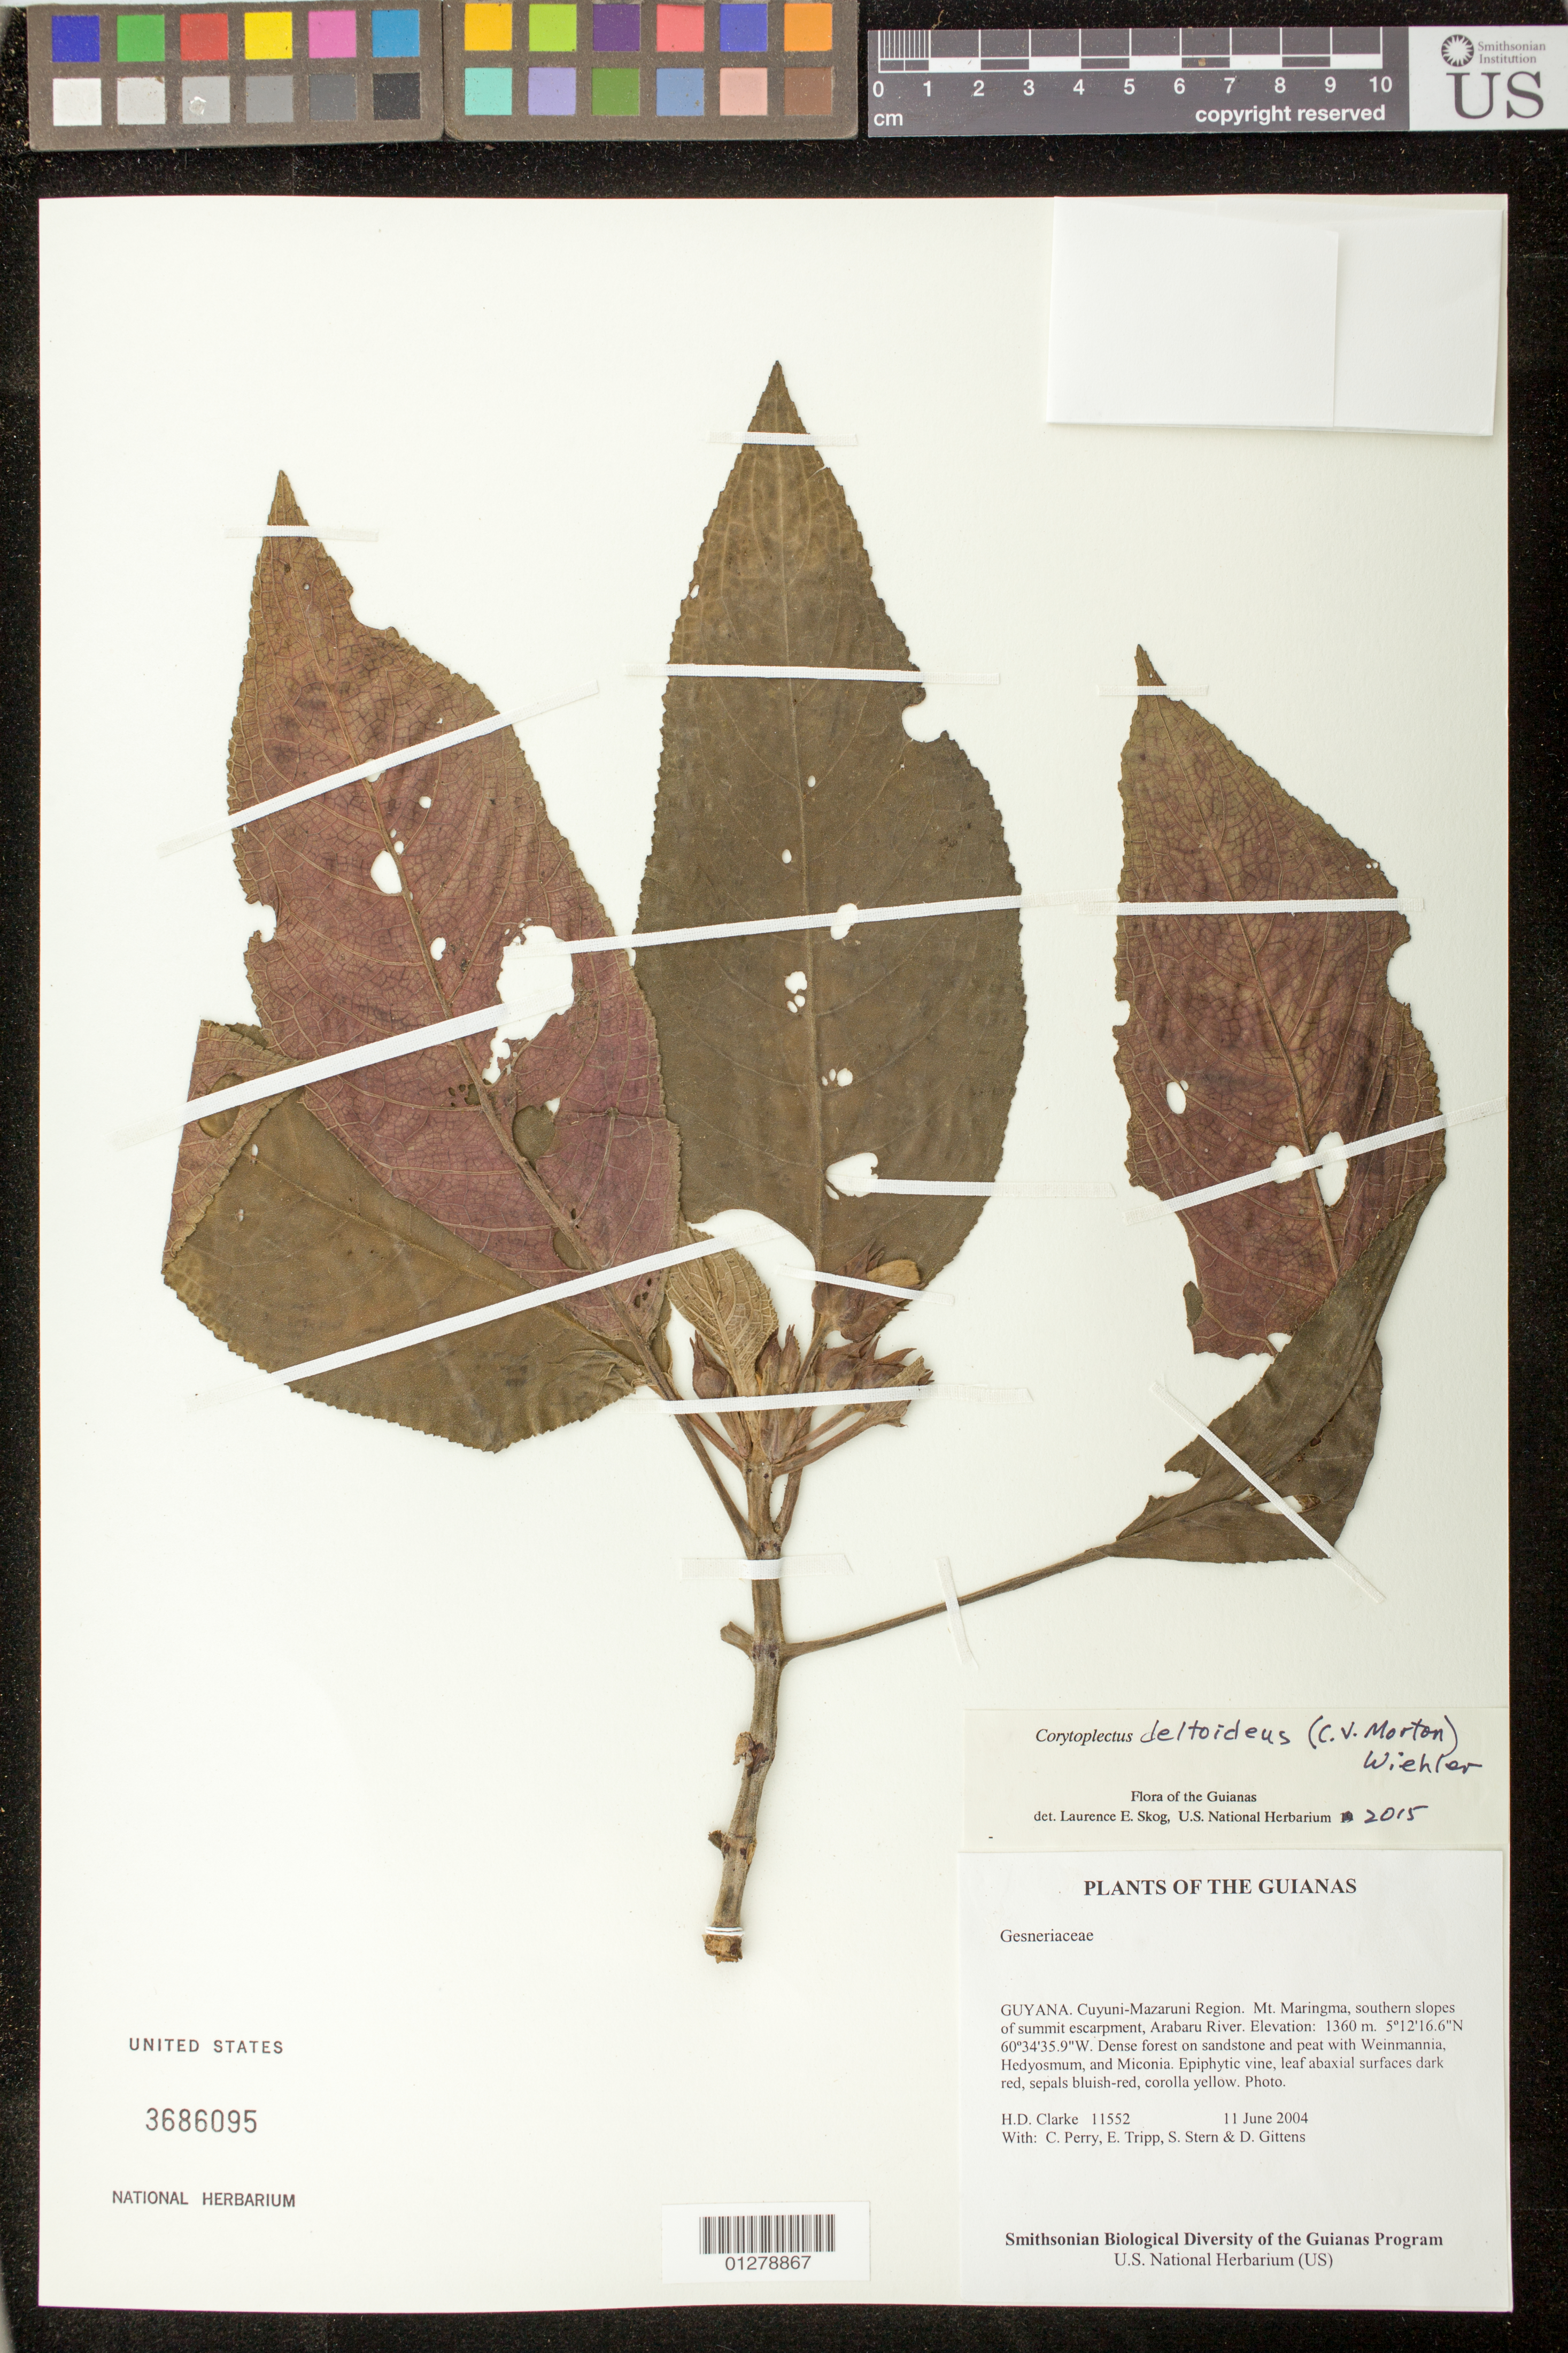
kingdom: Plantae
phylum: Tracheophyta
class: Magnoliopsida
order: Lamiales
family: Gesneriaceae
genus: Corytoplectus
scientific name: Corytoplectus deltoideus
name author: (C.V. Morton) Wiehler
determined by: Skog, Laurence E.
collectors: H. D. Clarke, C. Perry, E. Tripp, S. R. Stern & D. Gittens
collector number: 11552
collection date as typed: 11 June 2004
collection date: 2004-06-11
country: Guyana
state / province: Cuyuni-Mazaruni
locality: Mt. Maringma, southern slopes of summit escarpment, Arabaru River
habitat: Dense forest on sandstone and peat with Weinmannia, Hedyosmum, and Miconia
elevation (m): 1360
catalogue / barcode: US 3686095